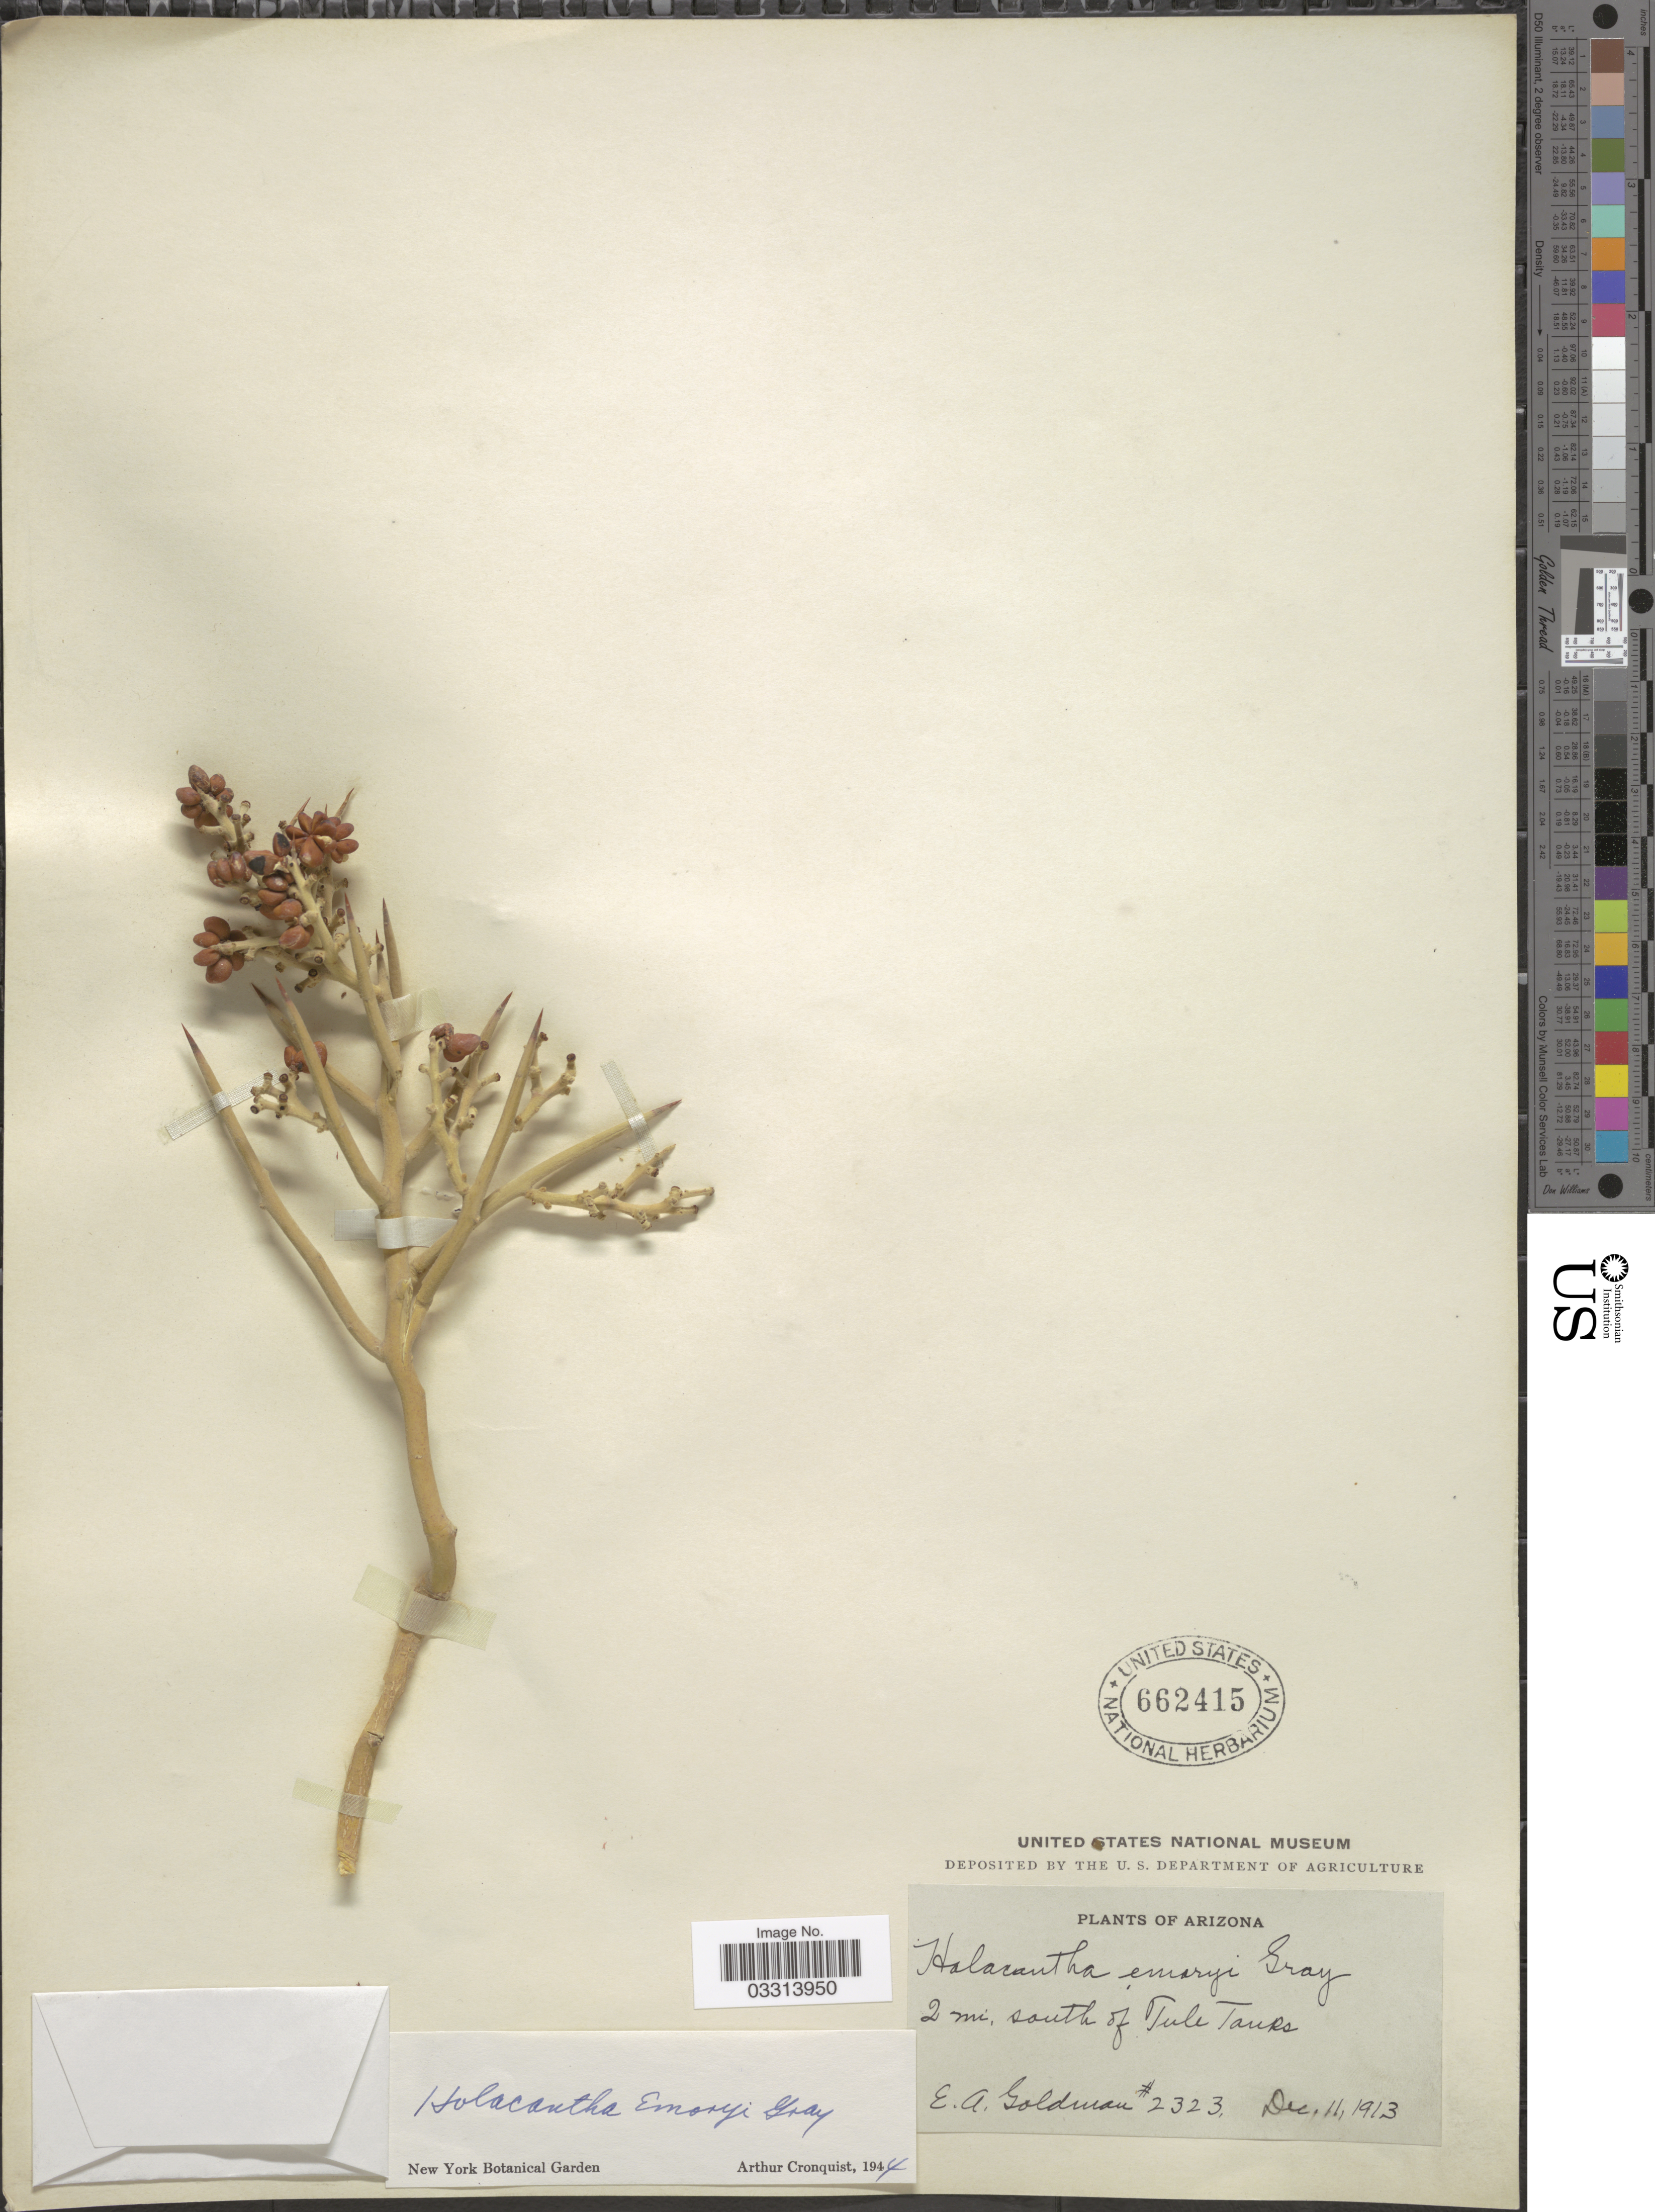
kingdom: Plantae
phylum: Tracheophyta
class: Magnoliopsida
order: Sapindales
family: Simaroubaceae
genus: Castela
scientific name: Castela emoryi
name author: (A. Gray) Moran & Felger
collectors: E. A. Goldman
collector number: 2323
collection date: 1913-12-11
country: United States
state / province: Arizona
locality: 2 mi. south of Tule Tanks.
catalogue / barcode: US 662415